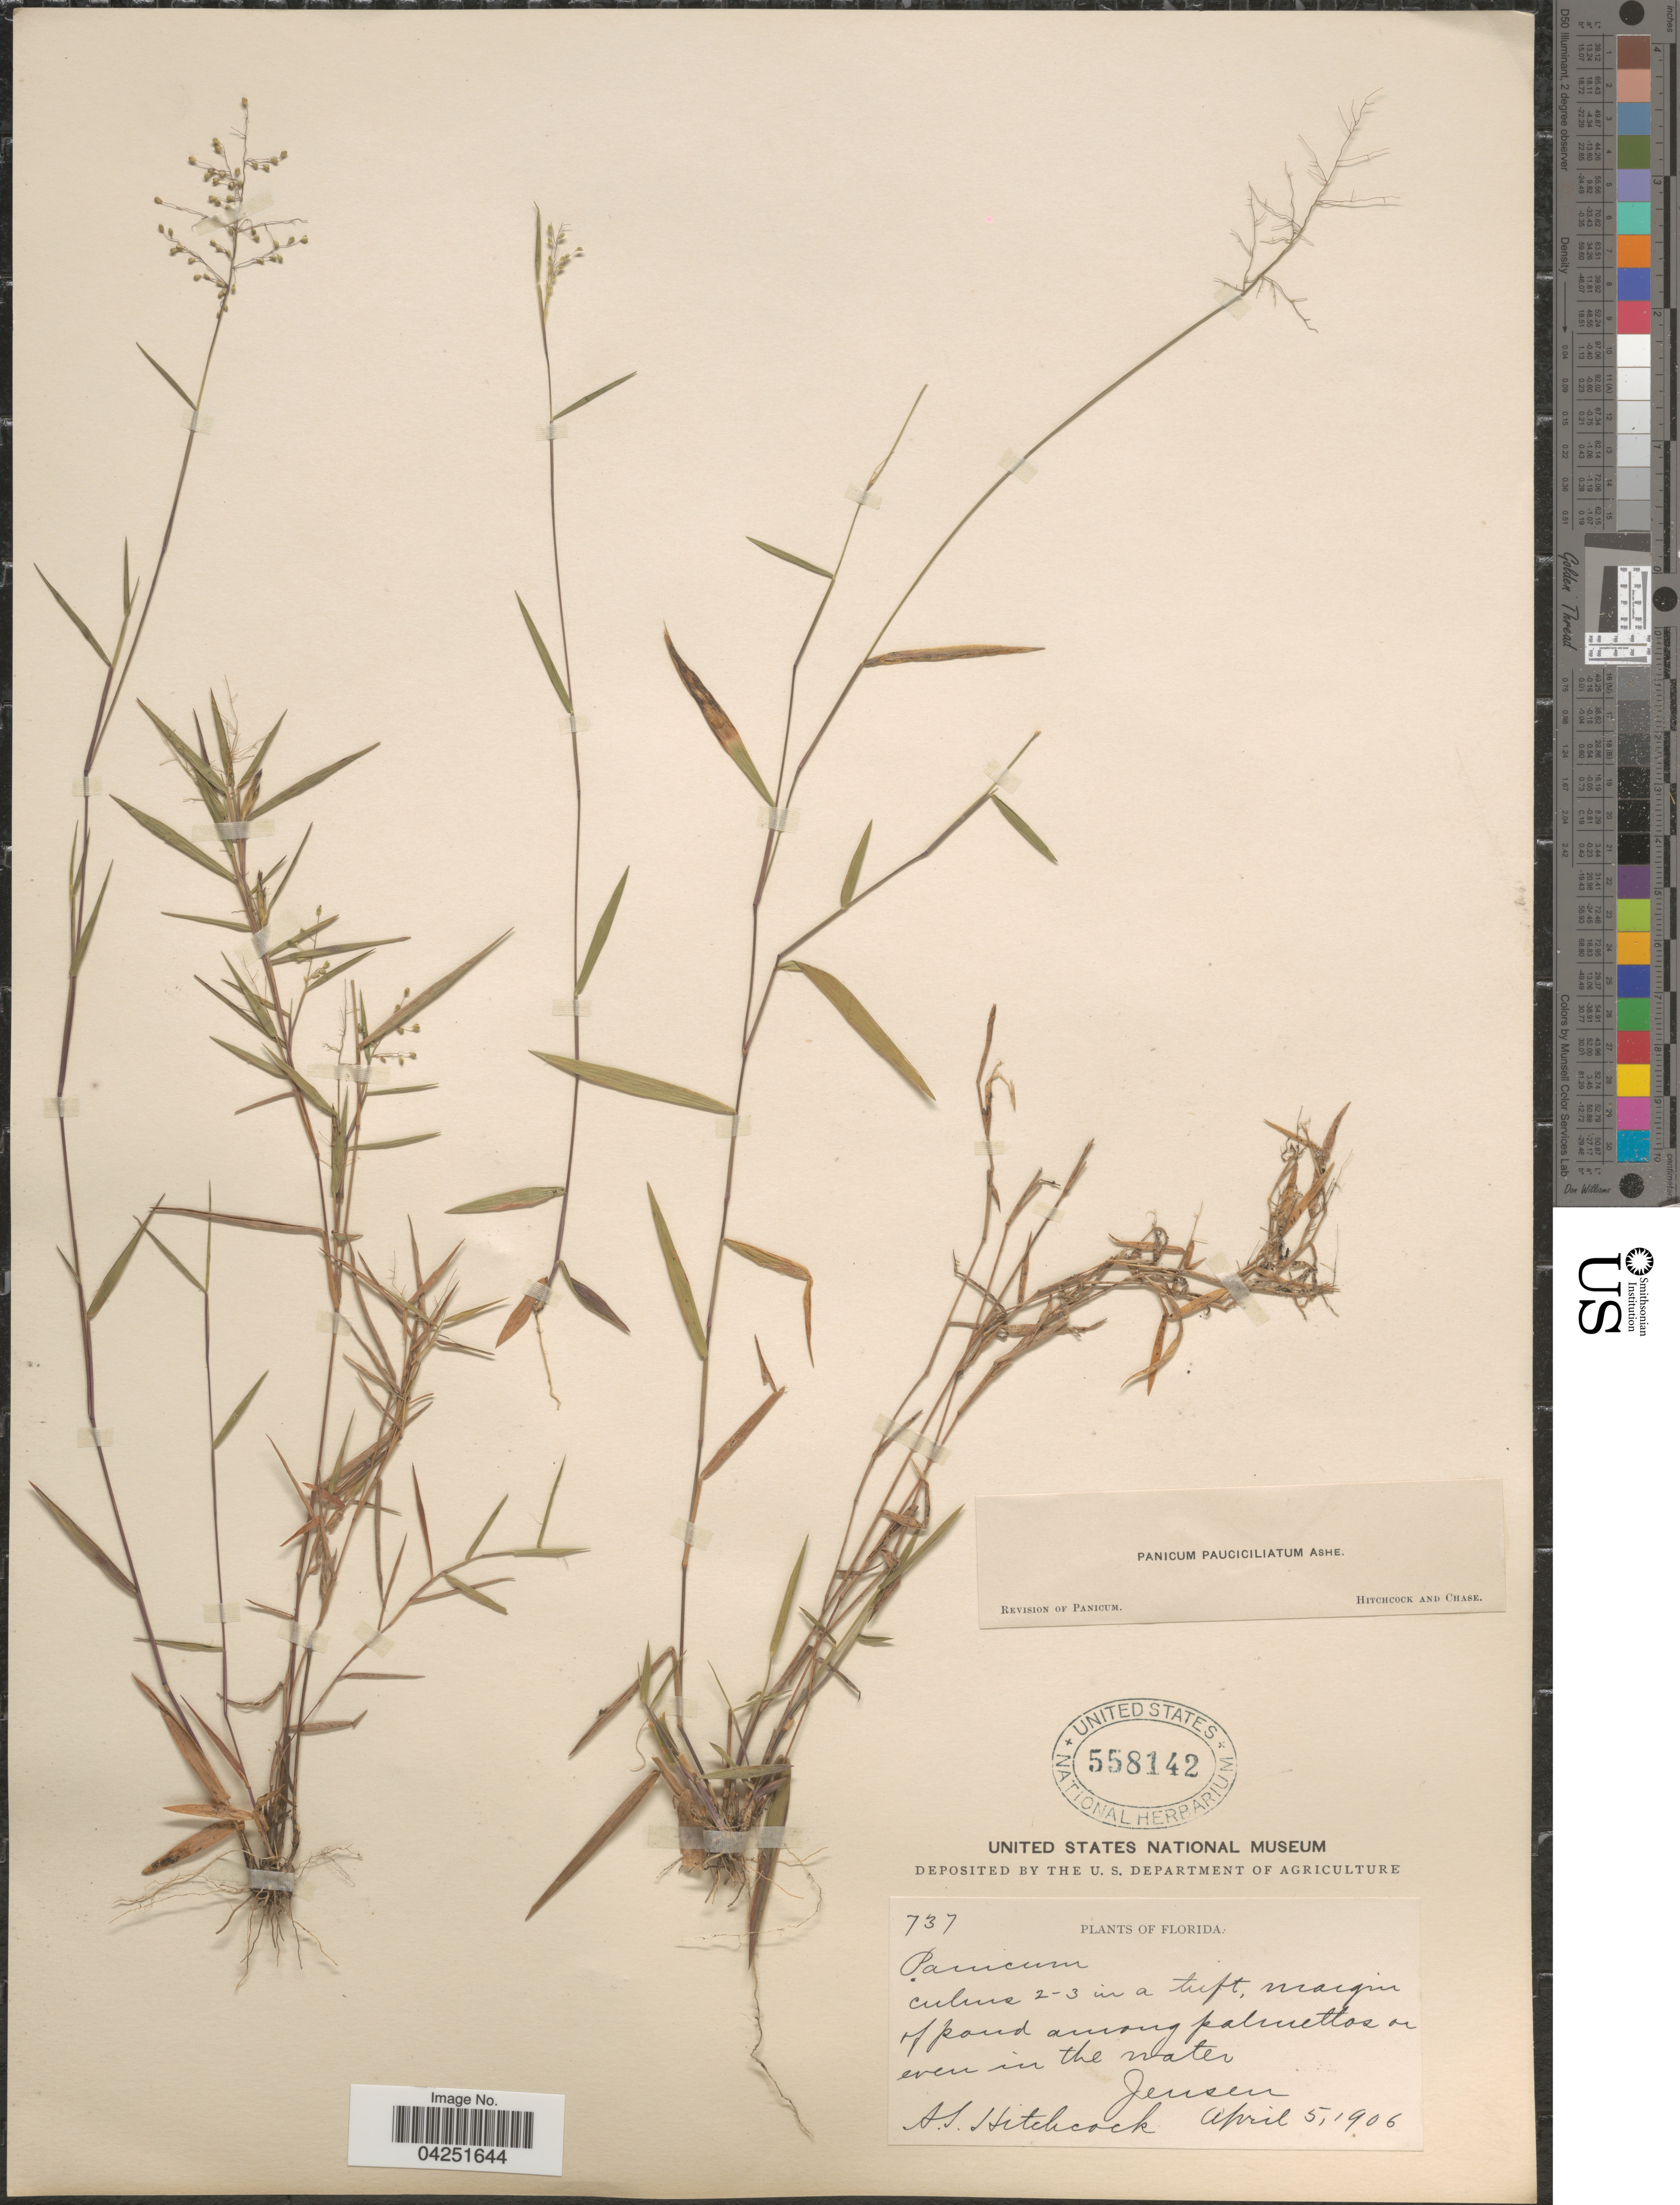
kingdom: Plantae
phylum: Tracheophyta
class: Liliopsida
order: Poales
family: Poaceae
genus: Dichanthelium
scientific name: Dichanthelium acuminatum var. acuminatum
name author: (Sw.) Gould & C.A. Clark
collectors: A. S. Hitchcock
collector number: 737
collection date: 1906-04-05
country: United States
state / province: Florida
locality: Margin of pond among palmettos or even in the water. Jensen.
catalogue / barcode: US 558142